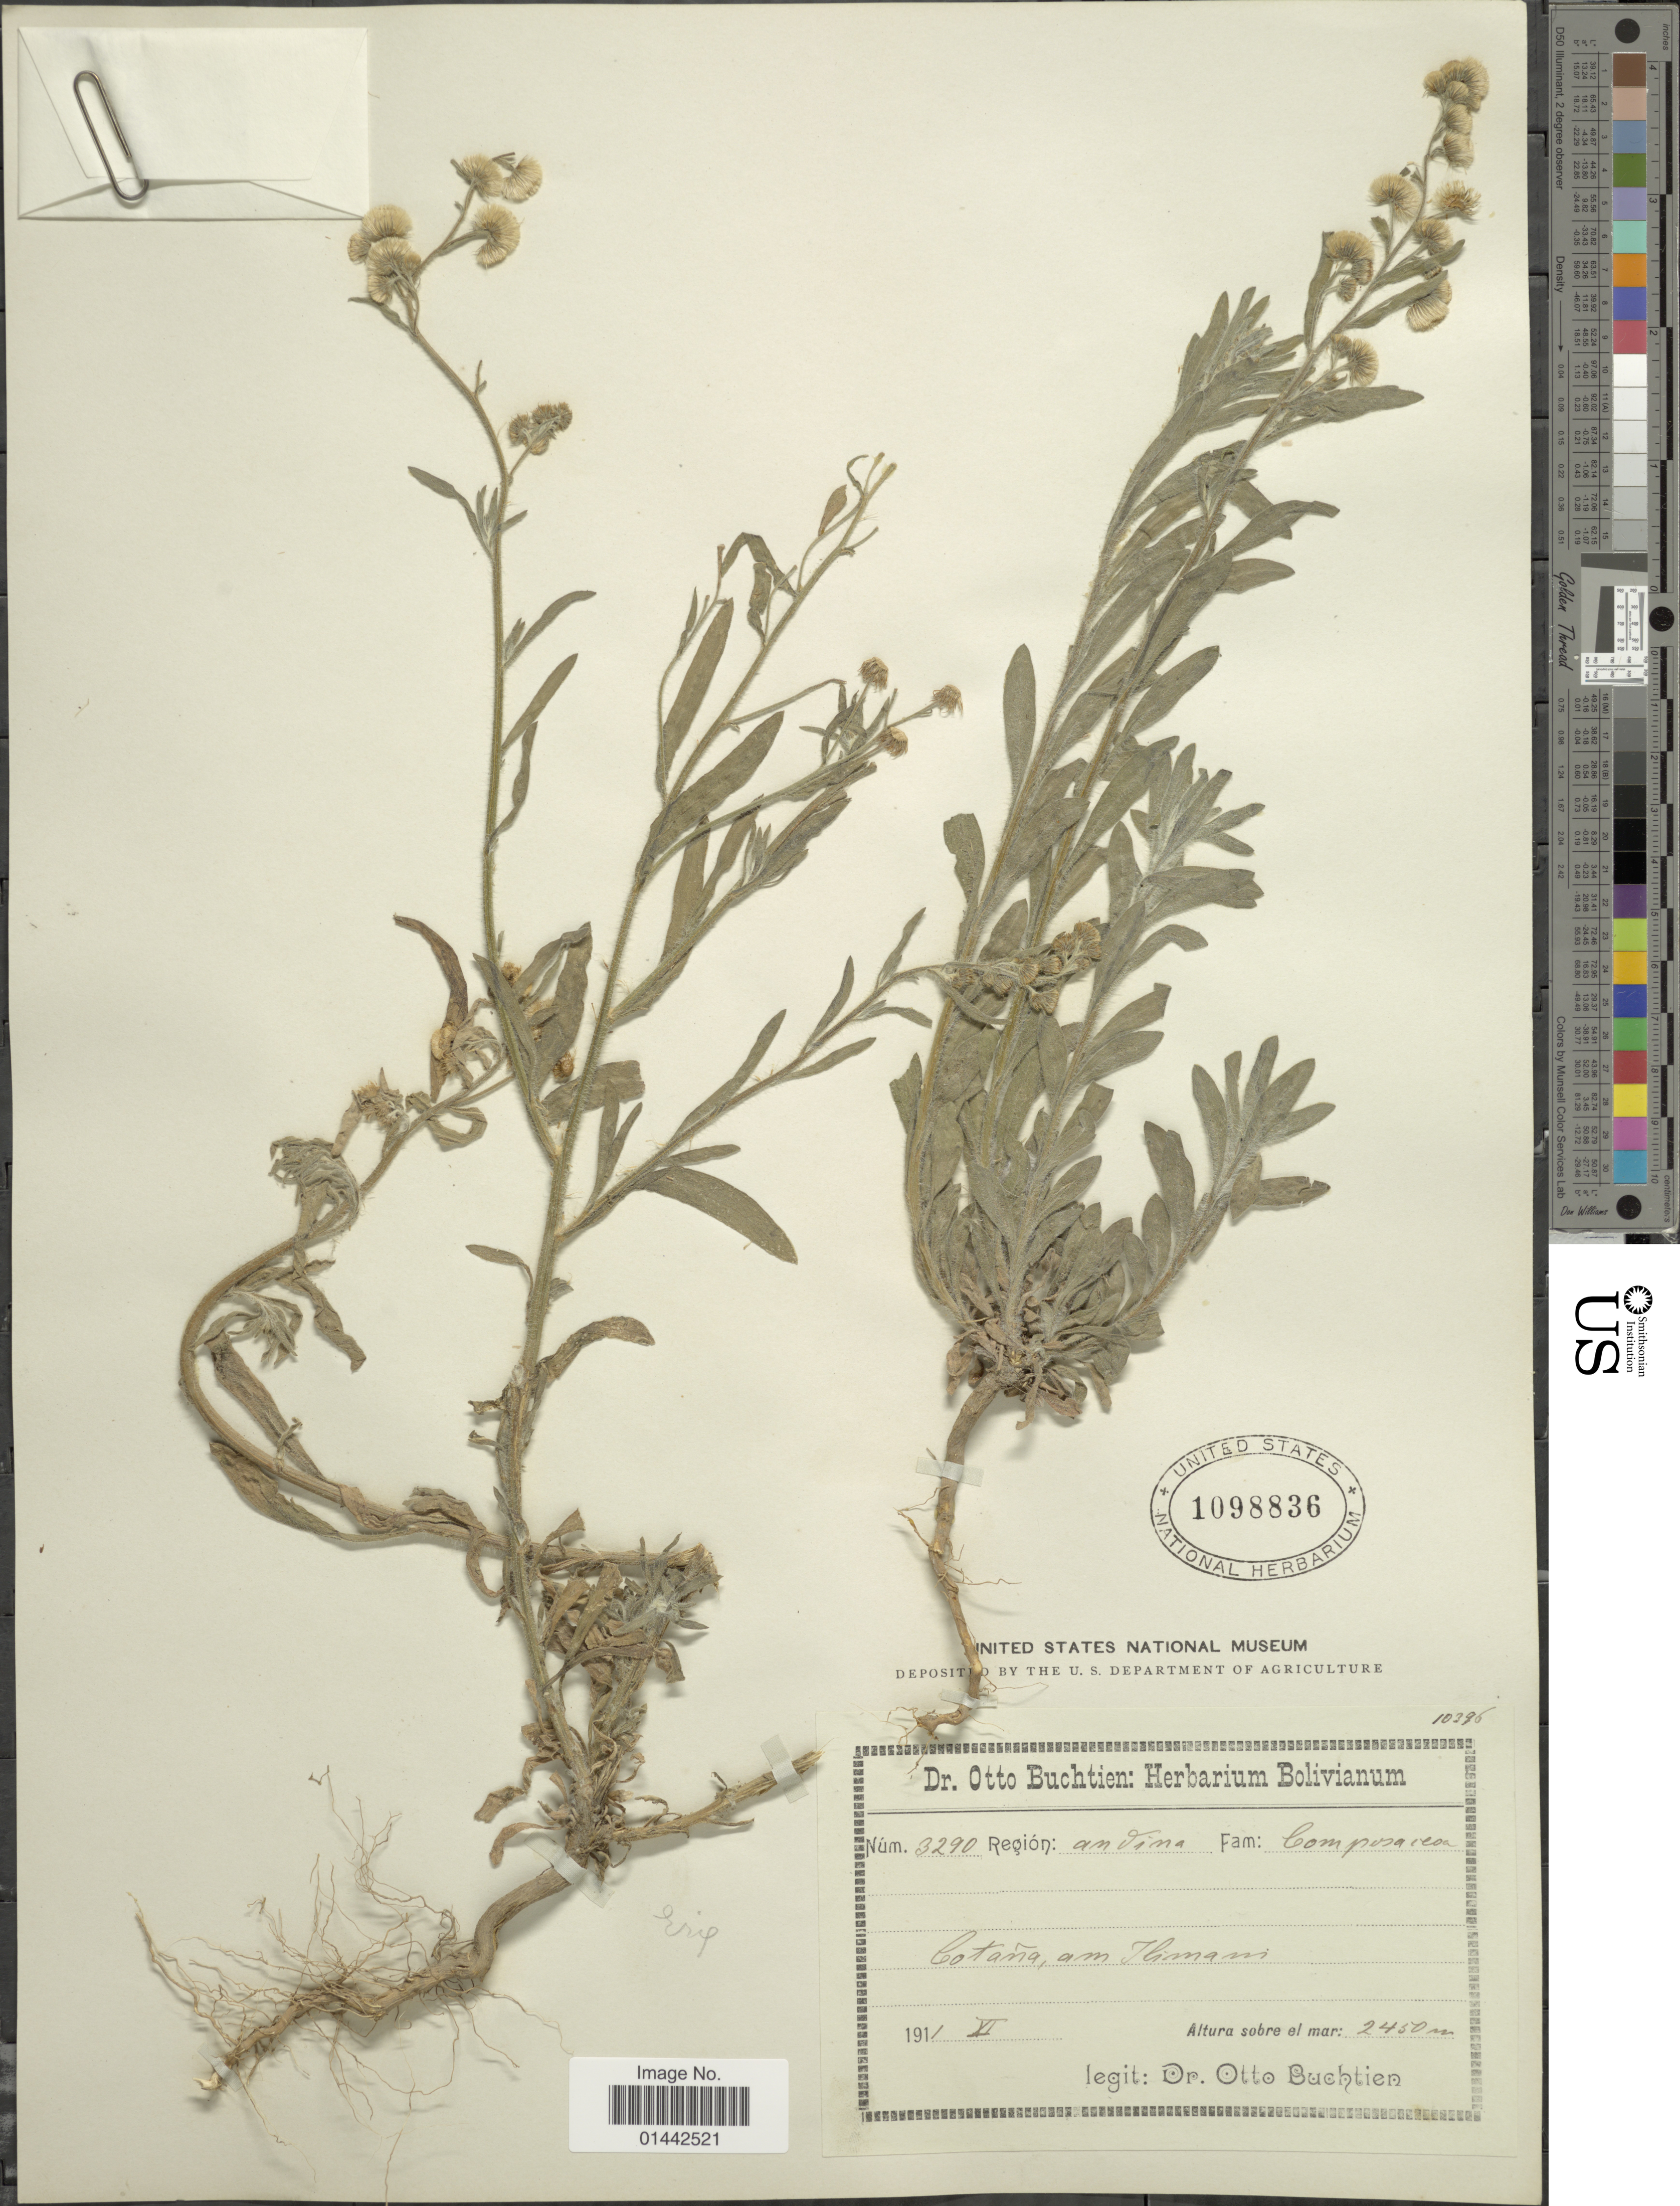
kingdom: Plantae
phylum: Tracheophyta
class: Magnoliopsida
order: Asterales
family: Asteraceae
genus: Erigeron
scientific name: Erigeron sp.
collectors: O. Buchtien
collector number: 3290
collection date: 1911-11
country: Bolivia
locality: Cotaña, am Ilimani, region andine.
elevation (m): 2450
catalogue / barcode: US 1098836